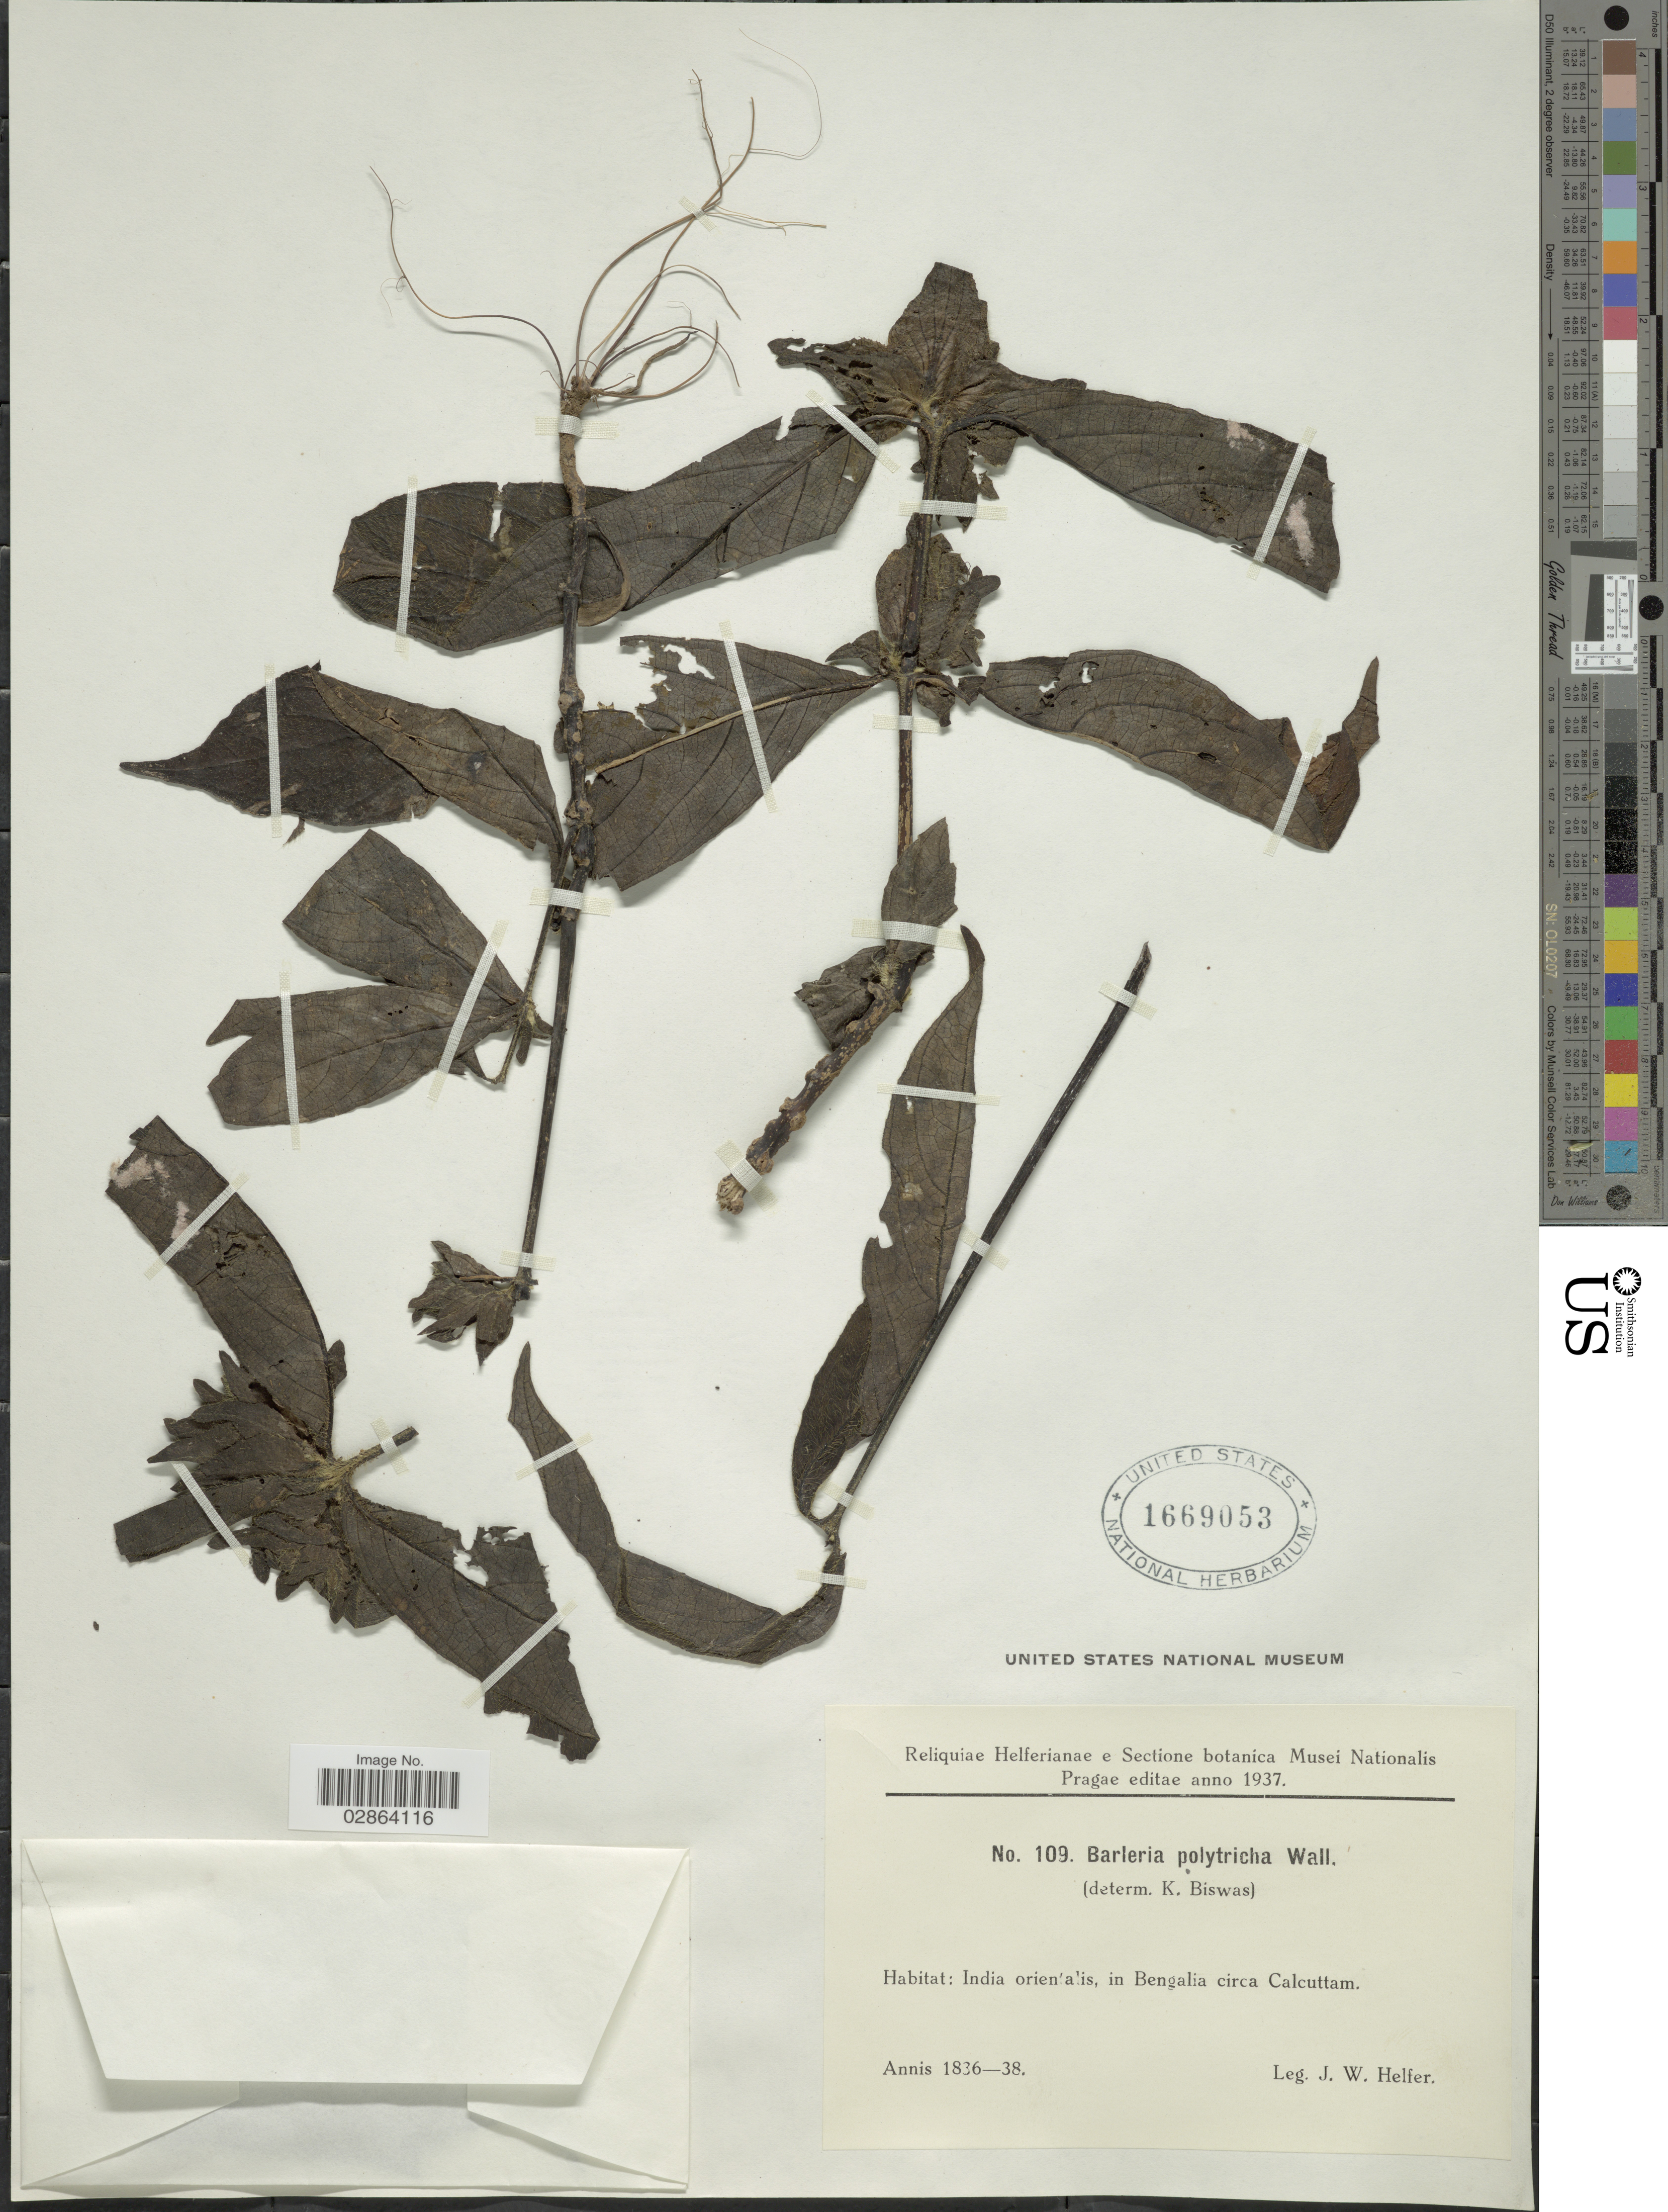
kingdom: Plantae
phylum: Tracheophyta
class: Magnoliopsida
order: Lamiales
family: Acanthaceae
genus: Barleria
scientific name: Barleria polytricha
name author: Bojer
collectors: J. W. Helfer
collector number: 109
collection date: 1836/1838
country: India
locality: India orientalis, in Bengalia circa Calcuttam.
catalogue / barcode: US 1669053